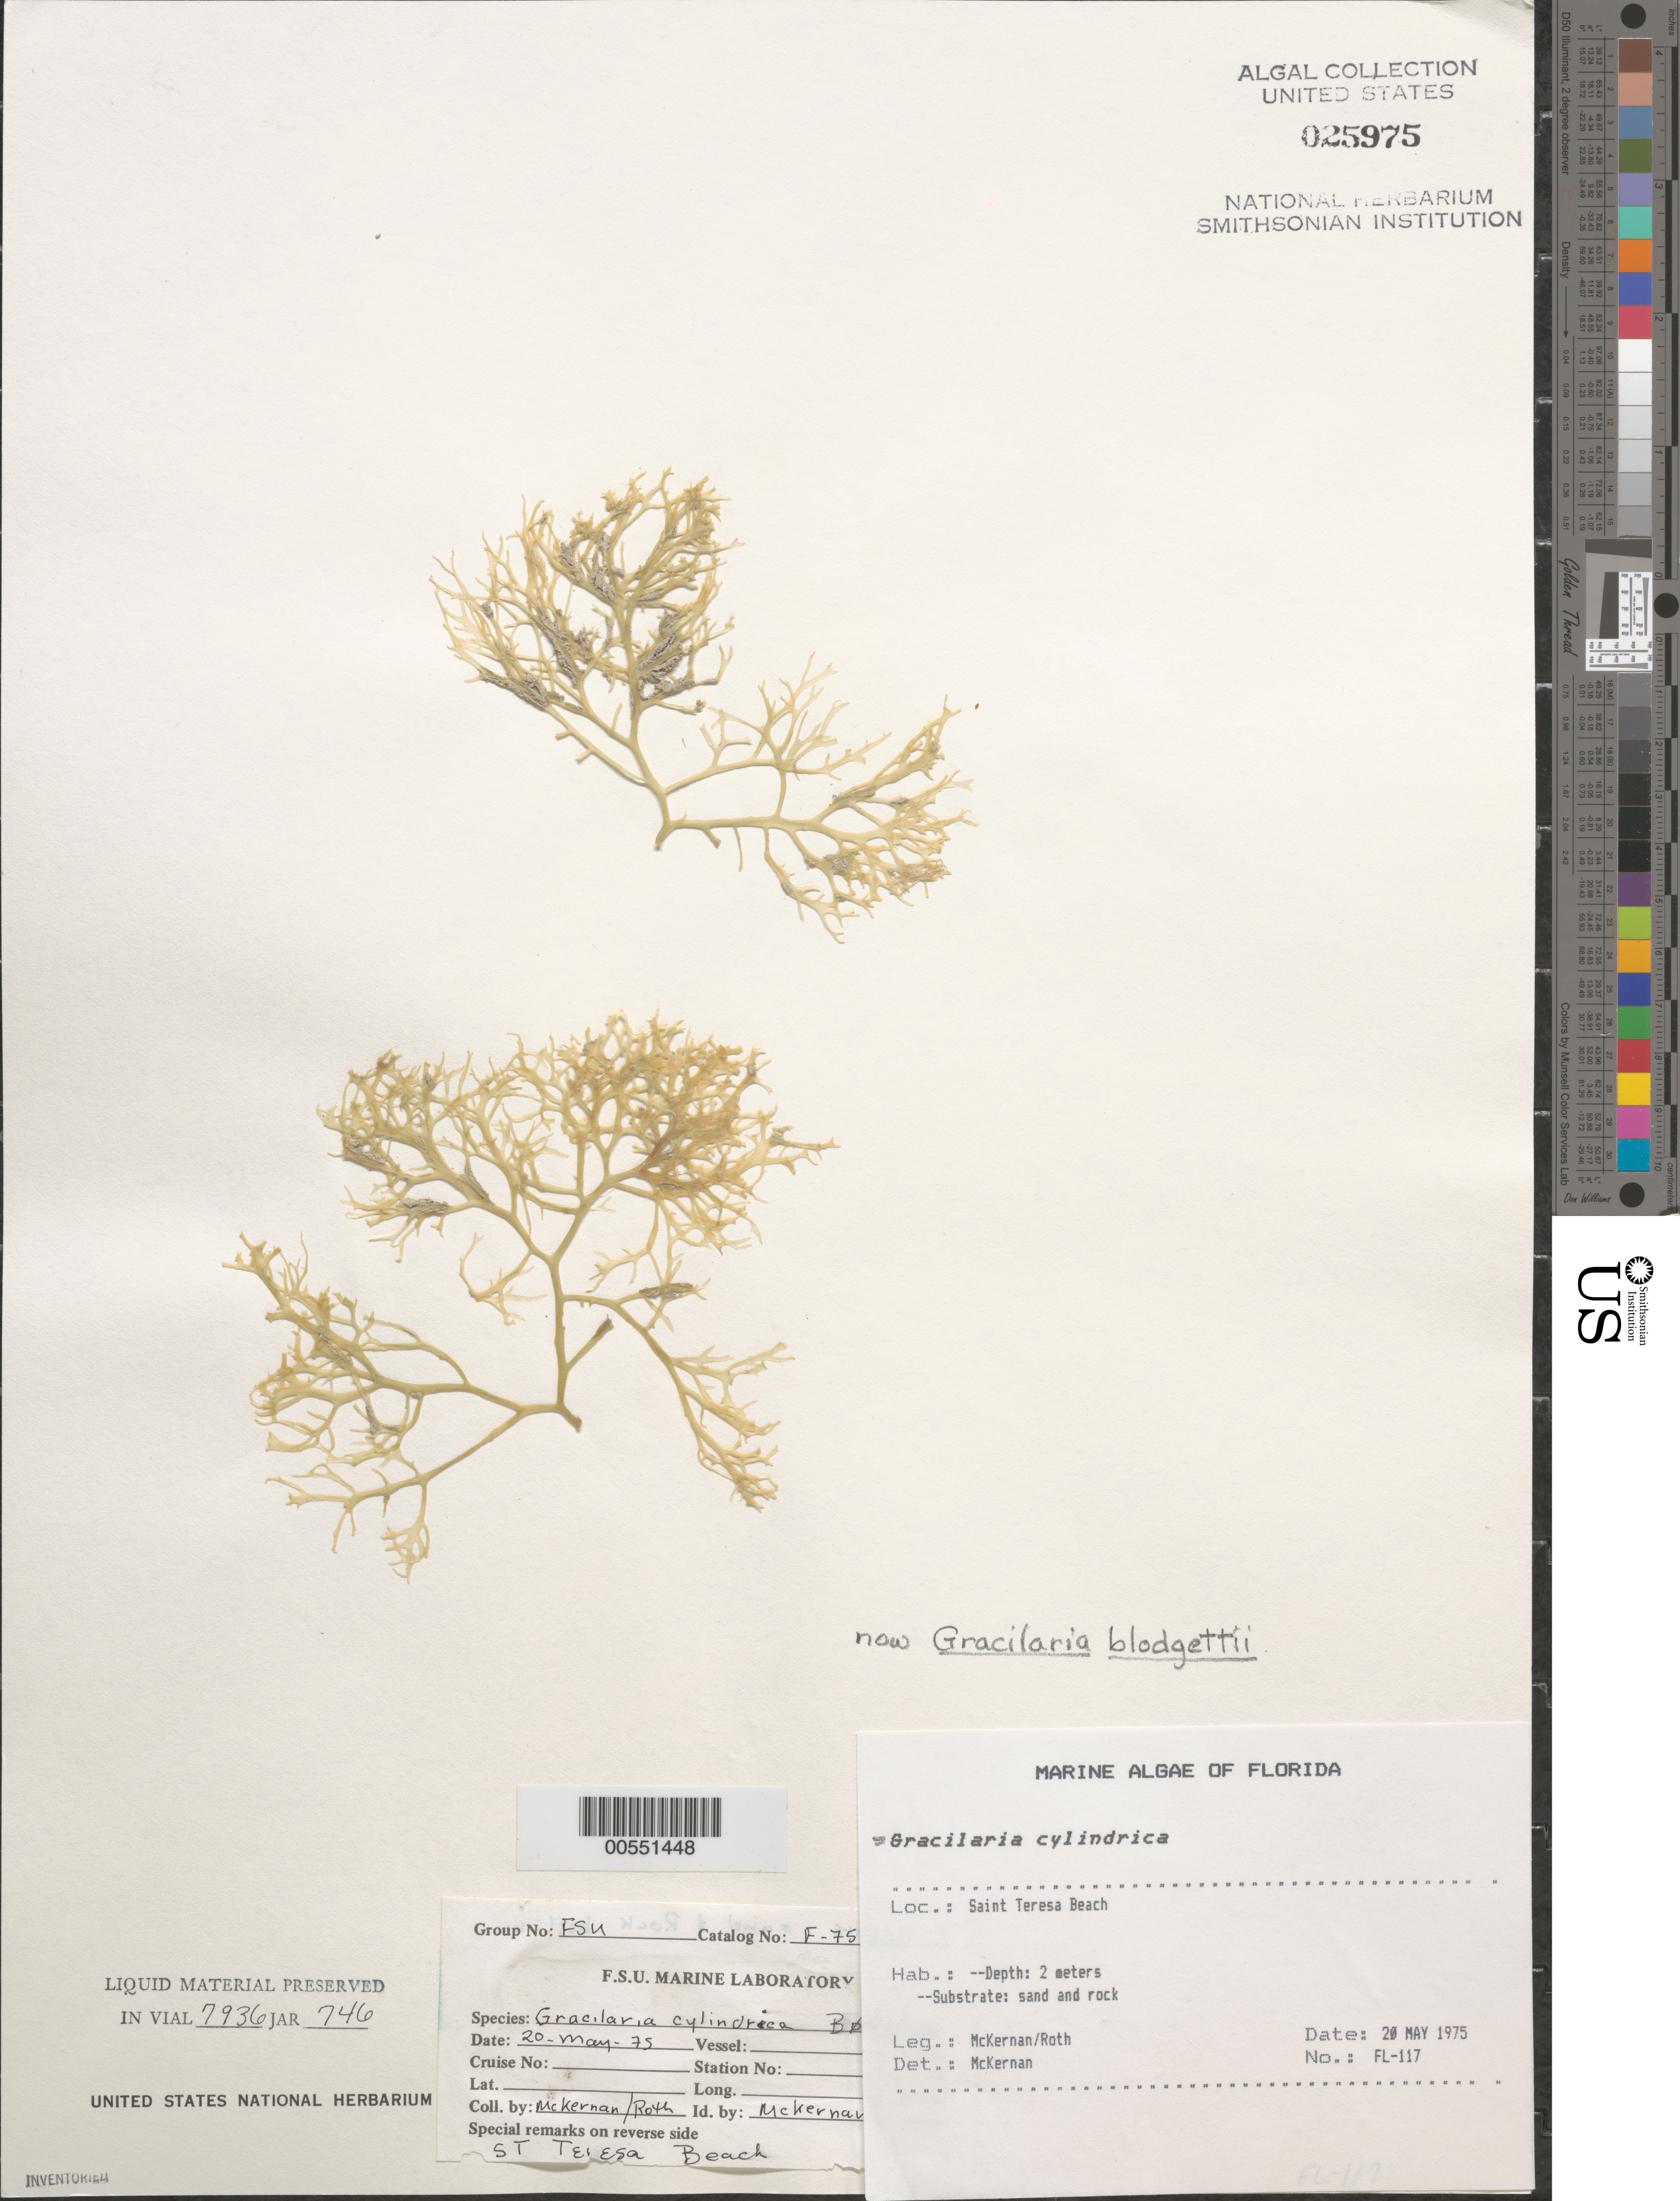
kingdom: Plantae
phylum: Rhodophyta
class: Florideophyceae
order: Gracilariales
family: Gracilariaceae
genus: Gracilaria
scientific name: Gracilaria blodgettii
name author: Harv.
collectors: -. McKernan & W. C. Roth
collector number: FL-117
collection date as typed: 20 May 1975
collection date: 1975-05-20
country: United States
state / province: Florida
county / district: Franklin County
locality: Saint Teresa Beach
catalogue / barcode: US 25975